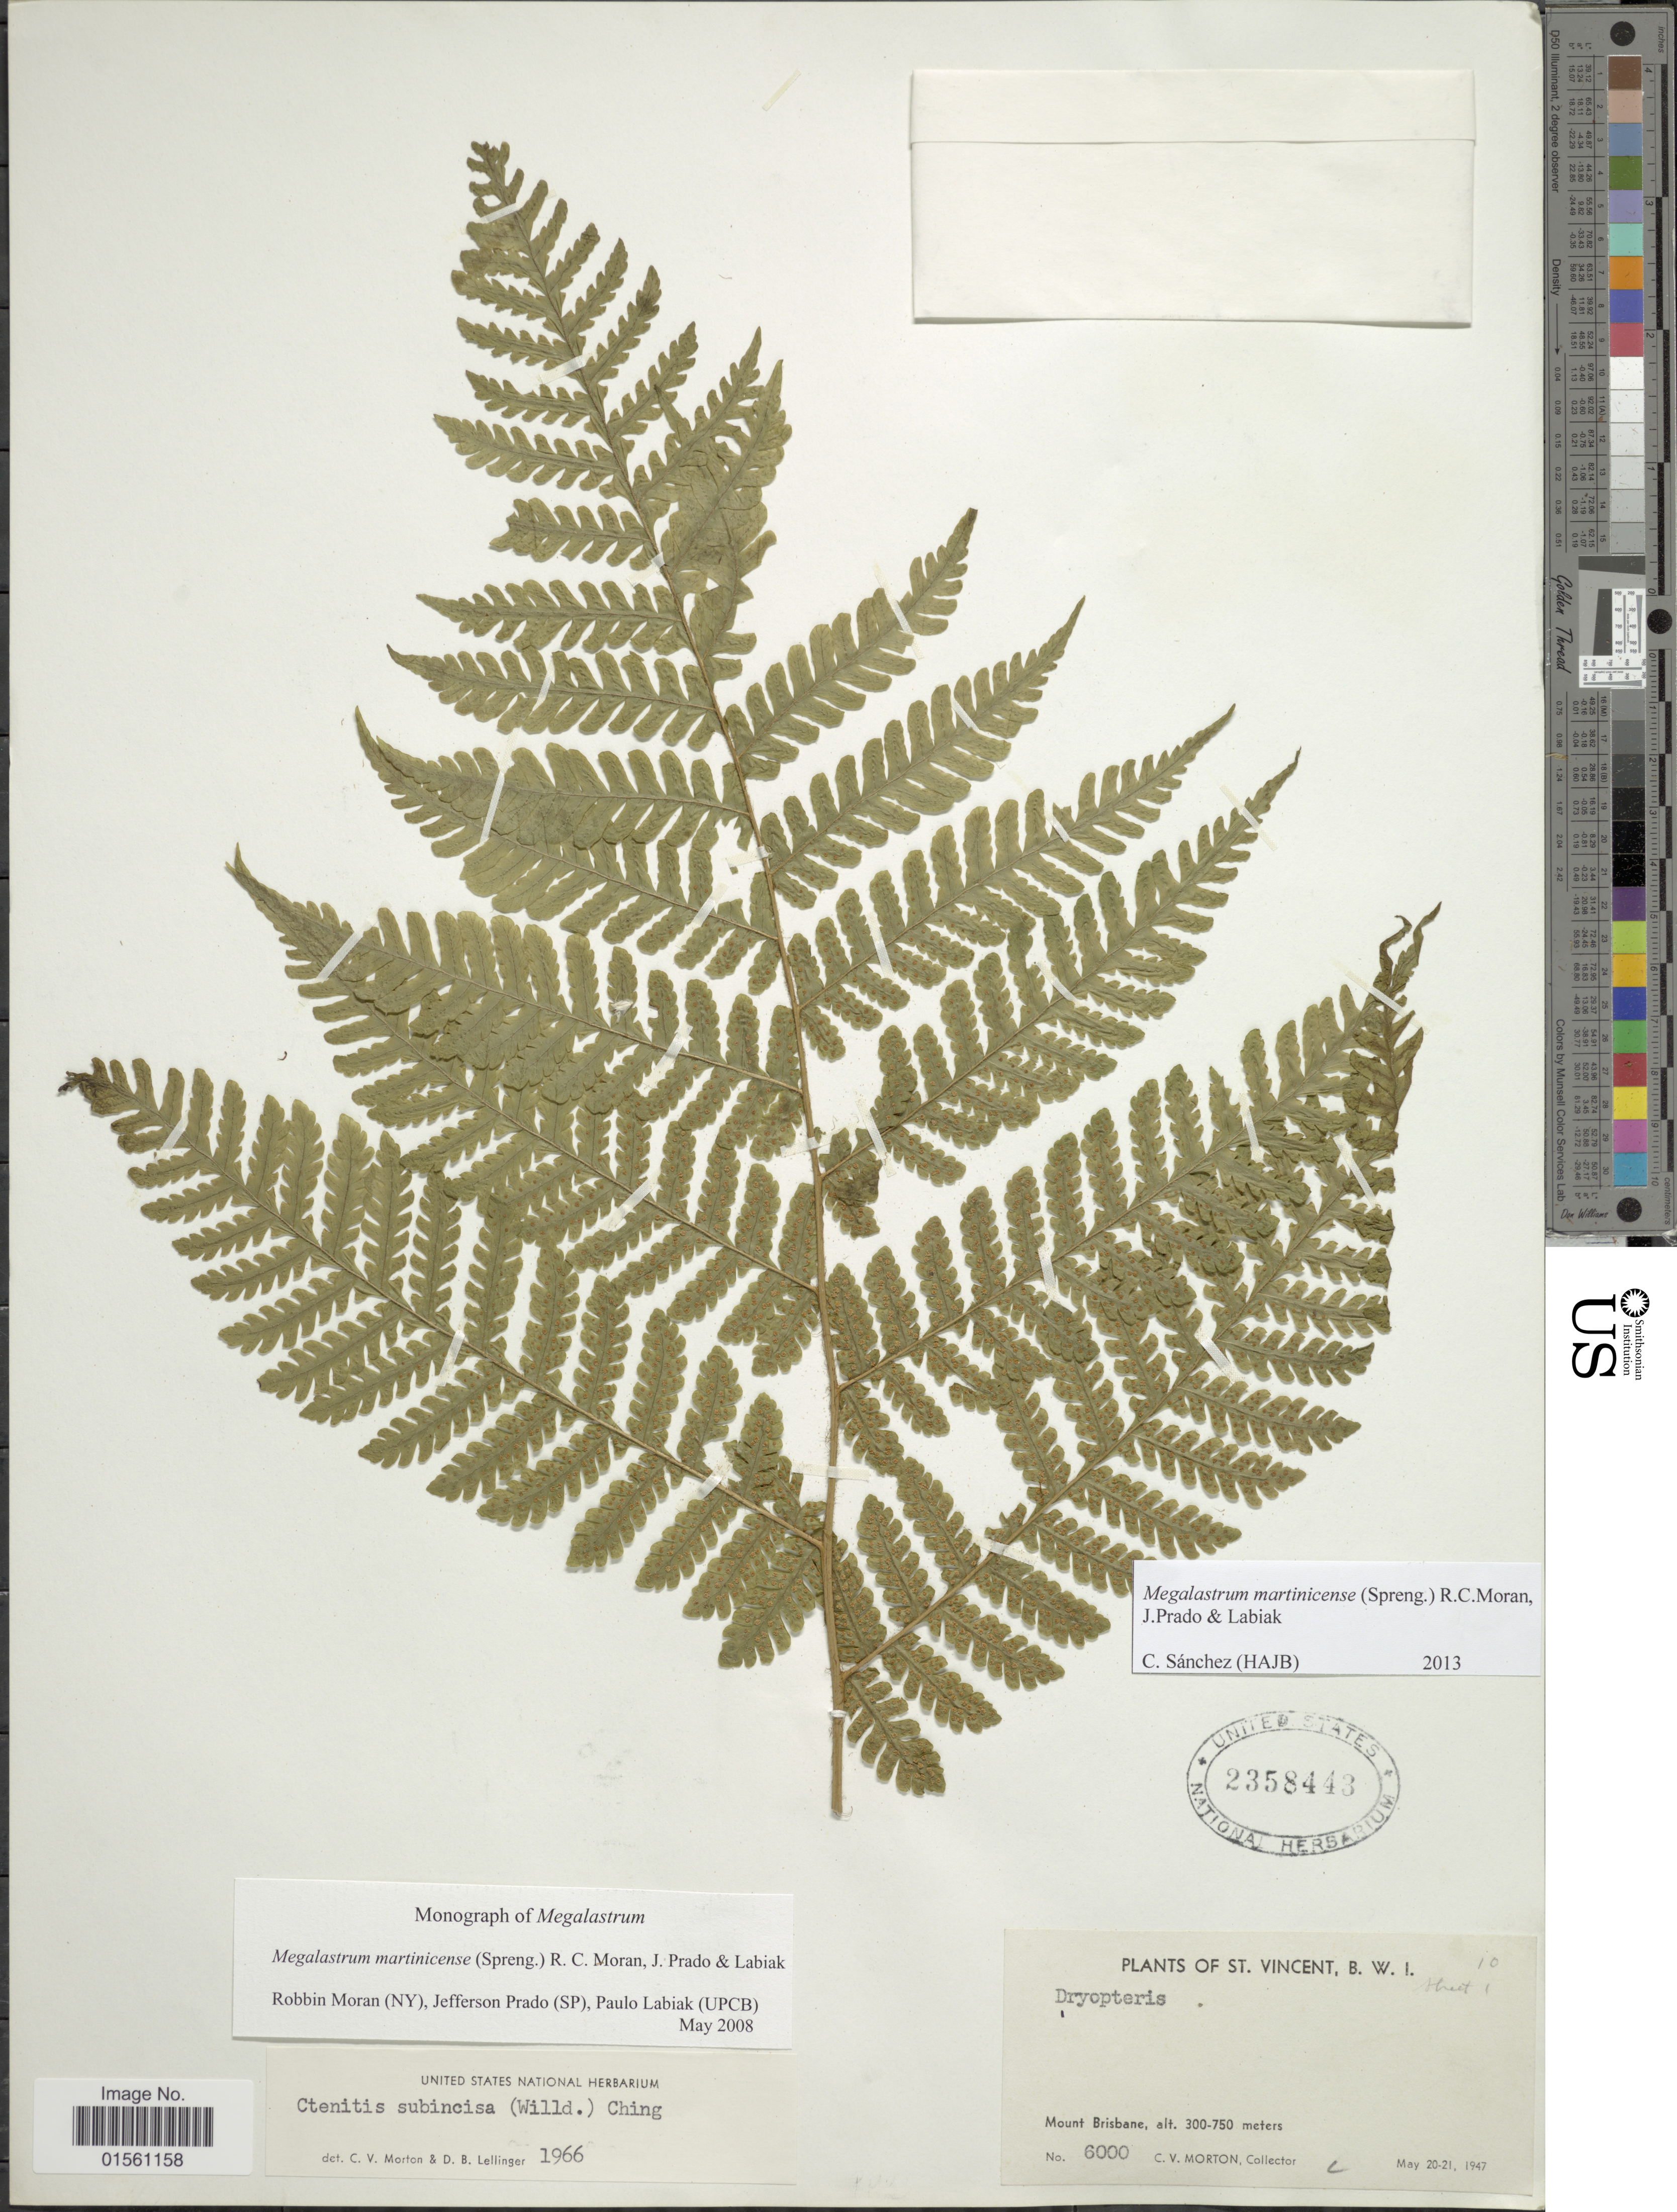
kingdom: Plantae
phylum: Tracheophyta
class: Polypodiopsida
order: Polypodiales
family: Dryopteridaceae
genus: Megalastrum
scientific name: Megalastrum martinicense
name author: (Spreng.) R.C. Moran et al.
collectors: C. V. Morton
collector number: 6000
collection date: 1947-05-20/1947-05-21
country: St. Vincent - Grenadines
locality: St, Vincent, B.W. I. , Mount Brisbane.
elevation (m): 300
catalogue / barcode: US 2358443